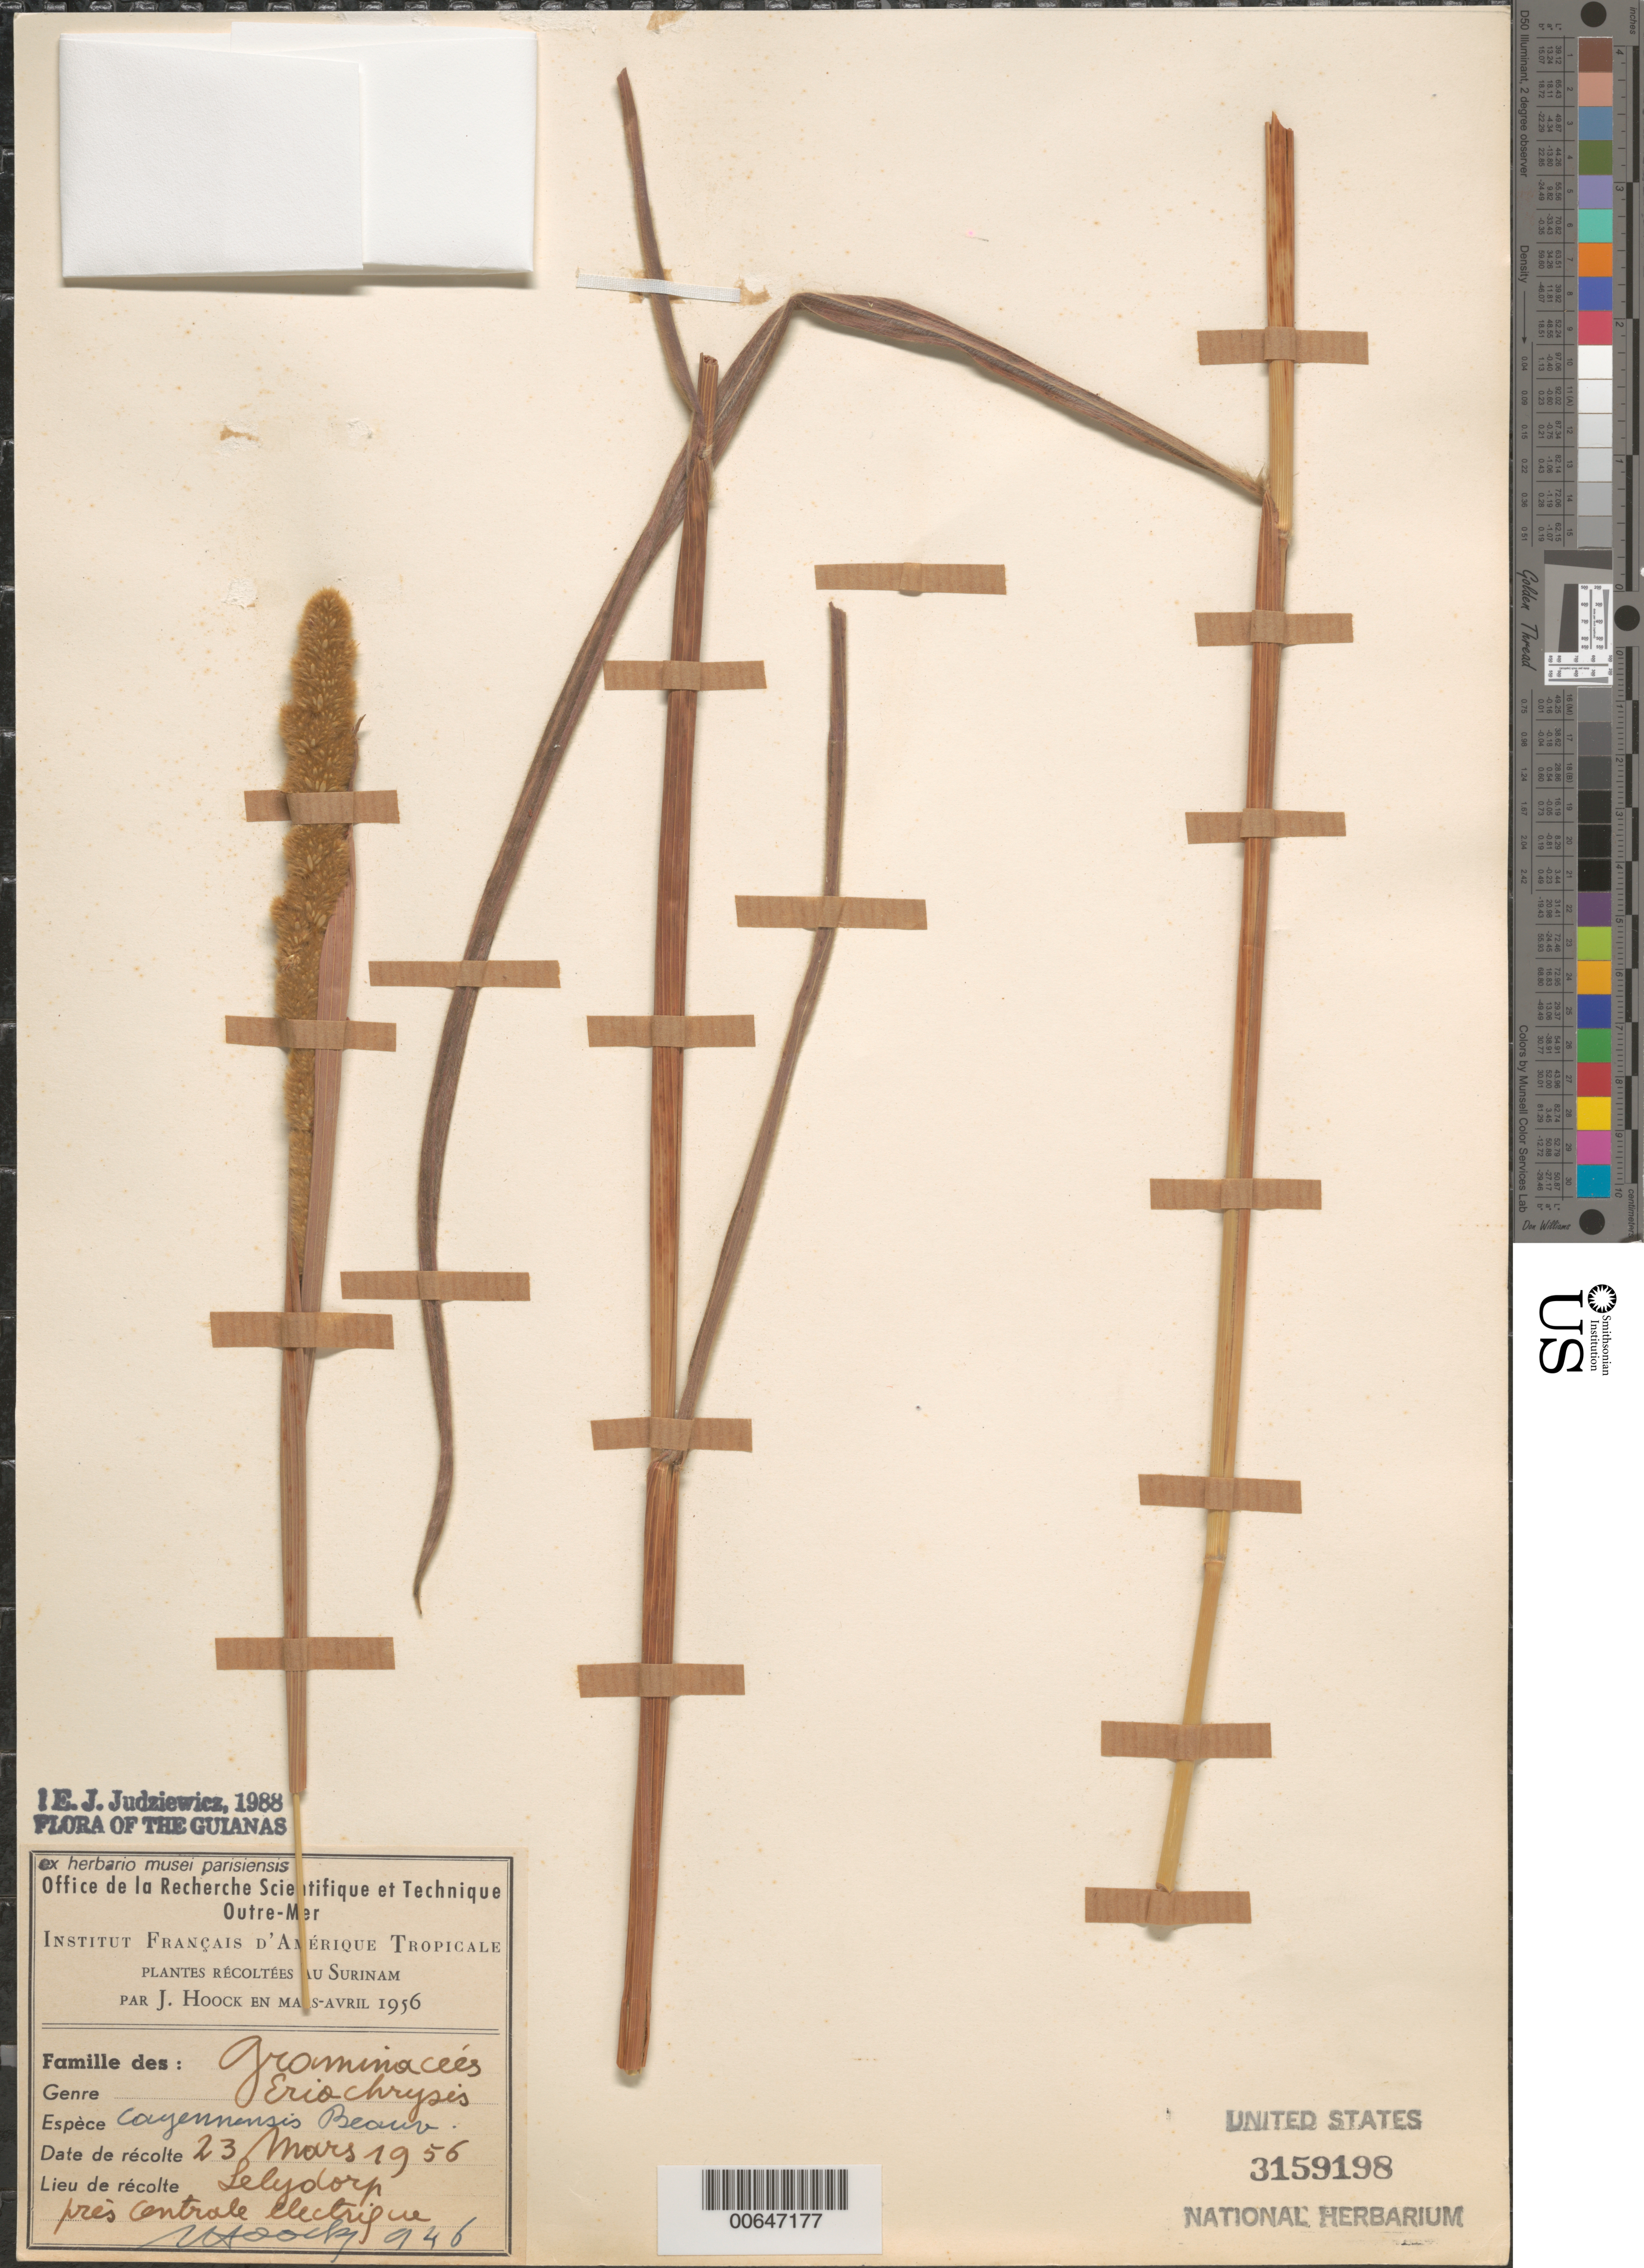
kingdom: Plantae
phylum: Tracheophyta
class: Liliopsida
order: Poales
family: Poaceae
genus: Eriochrysis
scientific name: Eriochrysis cayennensis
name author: P. Beauv.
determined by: Judziewicz, E. J.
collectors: J. Hoock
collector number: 946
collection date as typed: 23-Mar-56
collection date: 1956-03-23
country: Suriname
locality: Lelydorp, pres centrale electrique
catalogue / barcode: US 3159198